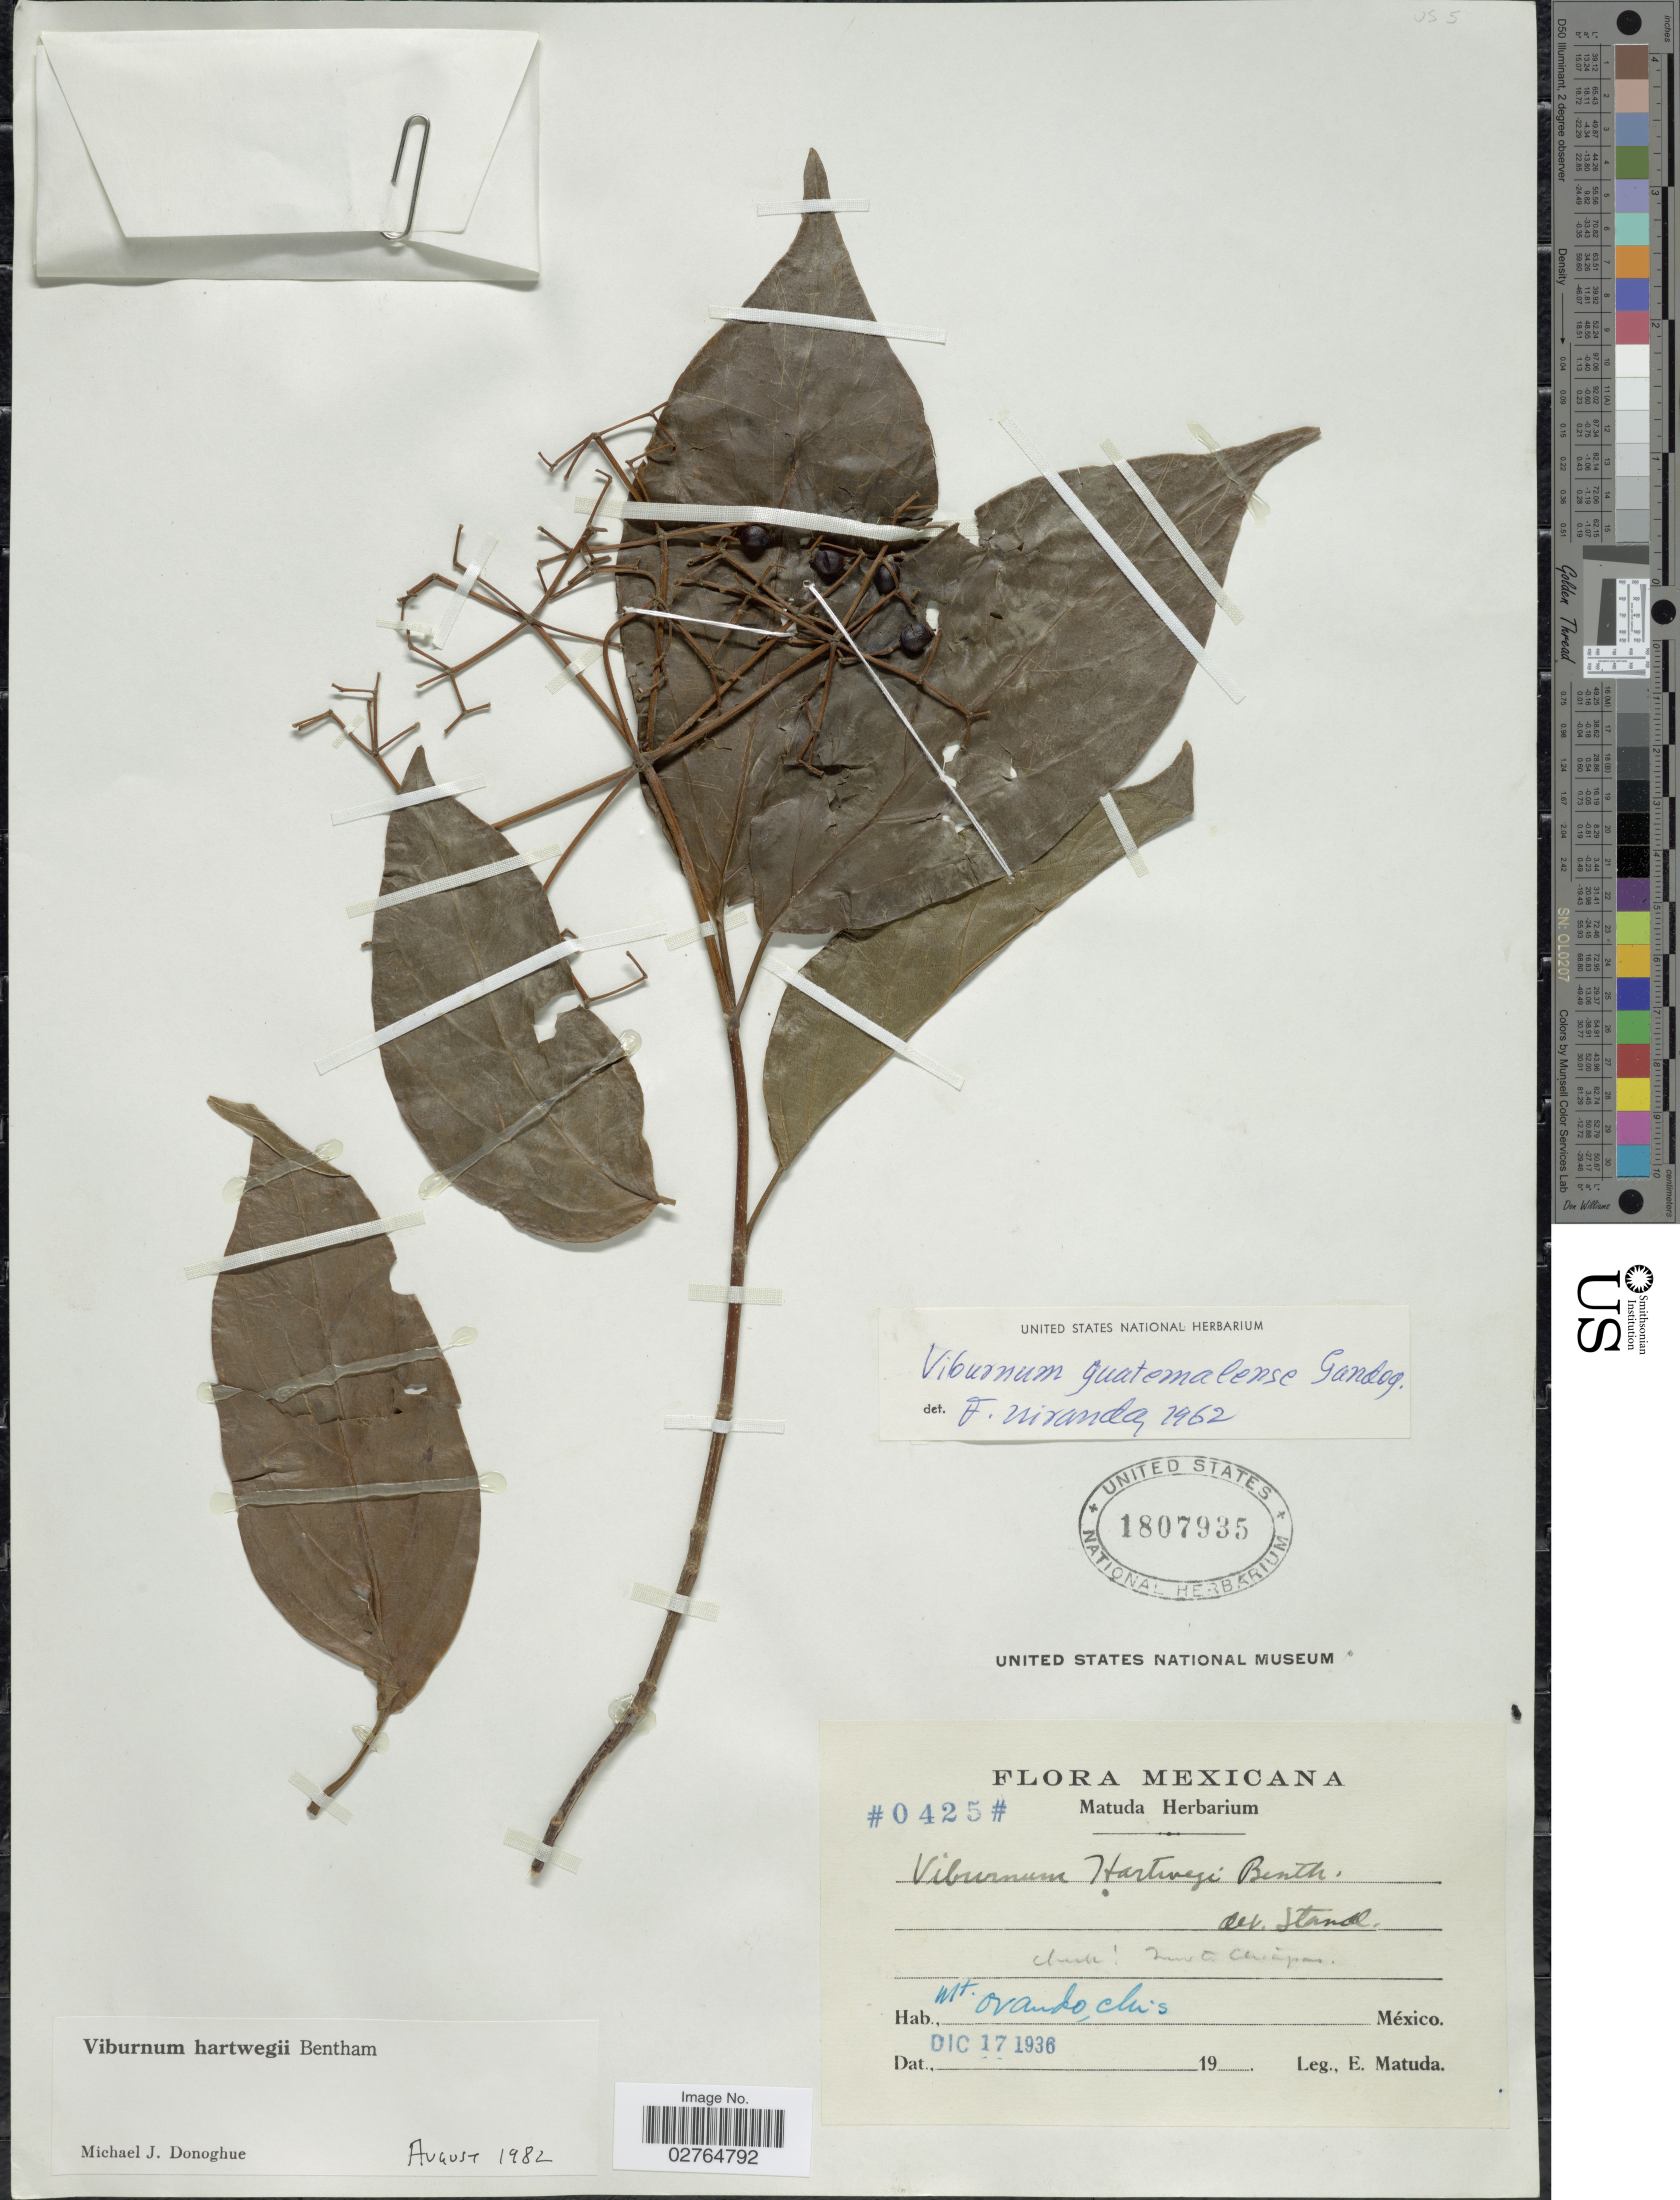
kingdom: Plantae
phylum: Tracheophyta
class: Magnoliopsida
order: Dipsacales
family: Viburnaceae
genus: Viburnum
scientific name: Viburnum hartwegii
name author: Benth.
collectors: E. Matuda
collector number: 0425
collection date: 1936-12-17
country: Mexico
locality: Mt. Ovando. Chis. México.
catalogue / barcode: US 1807935